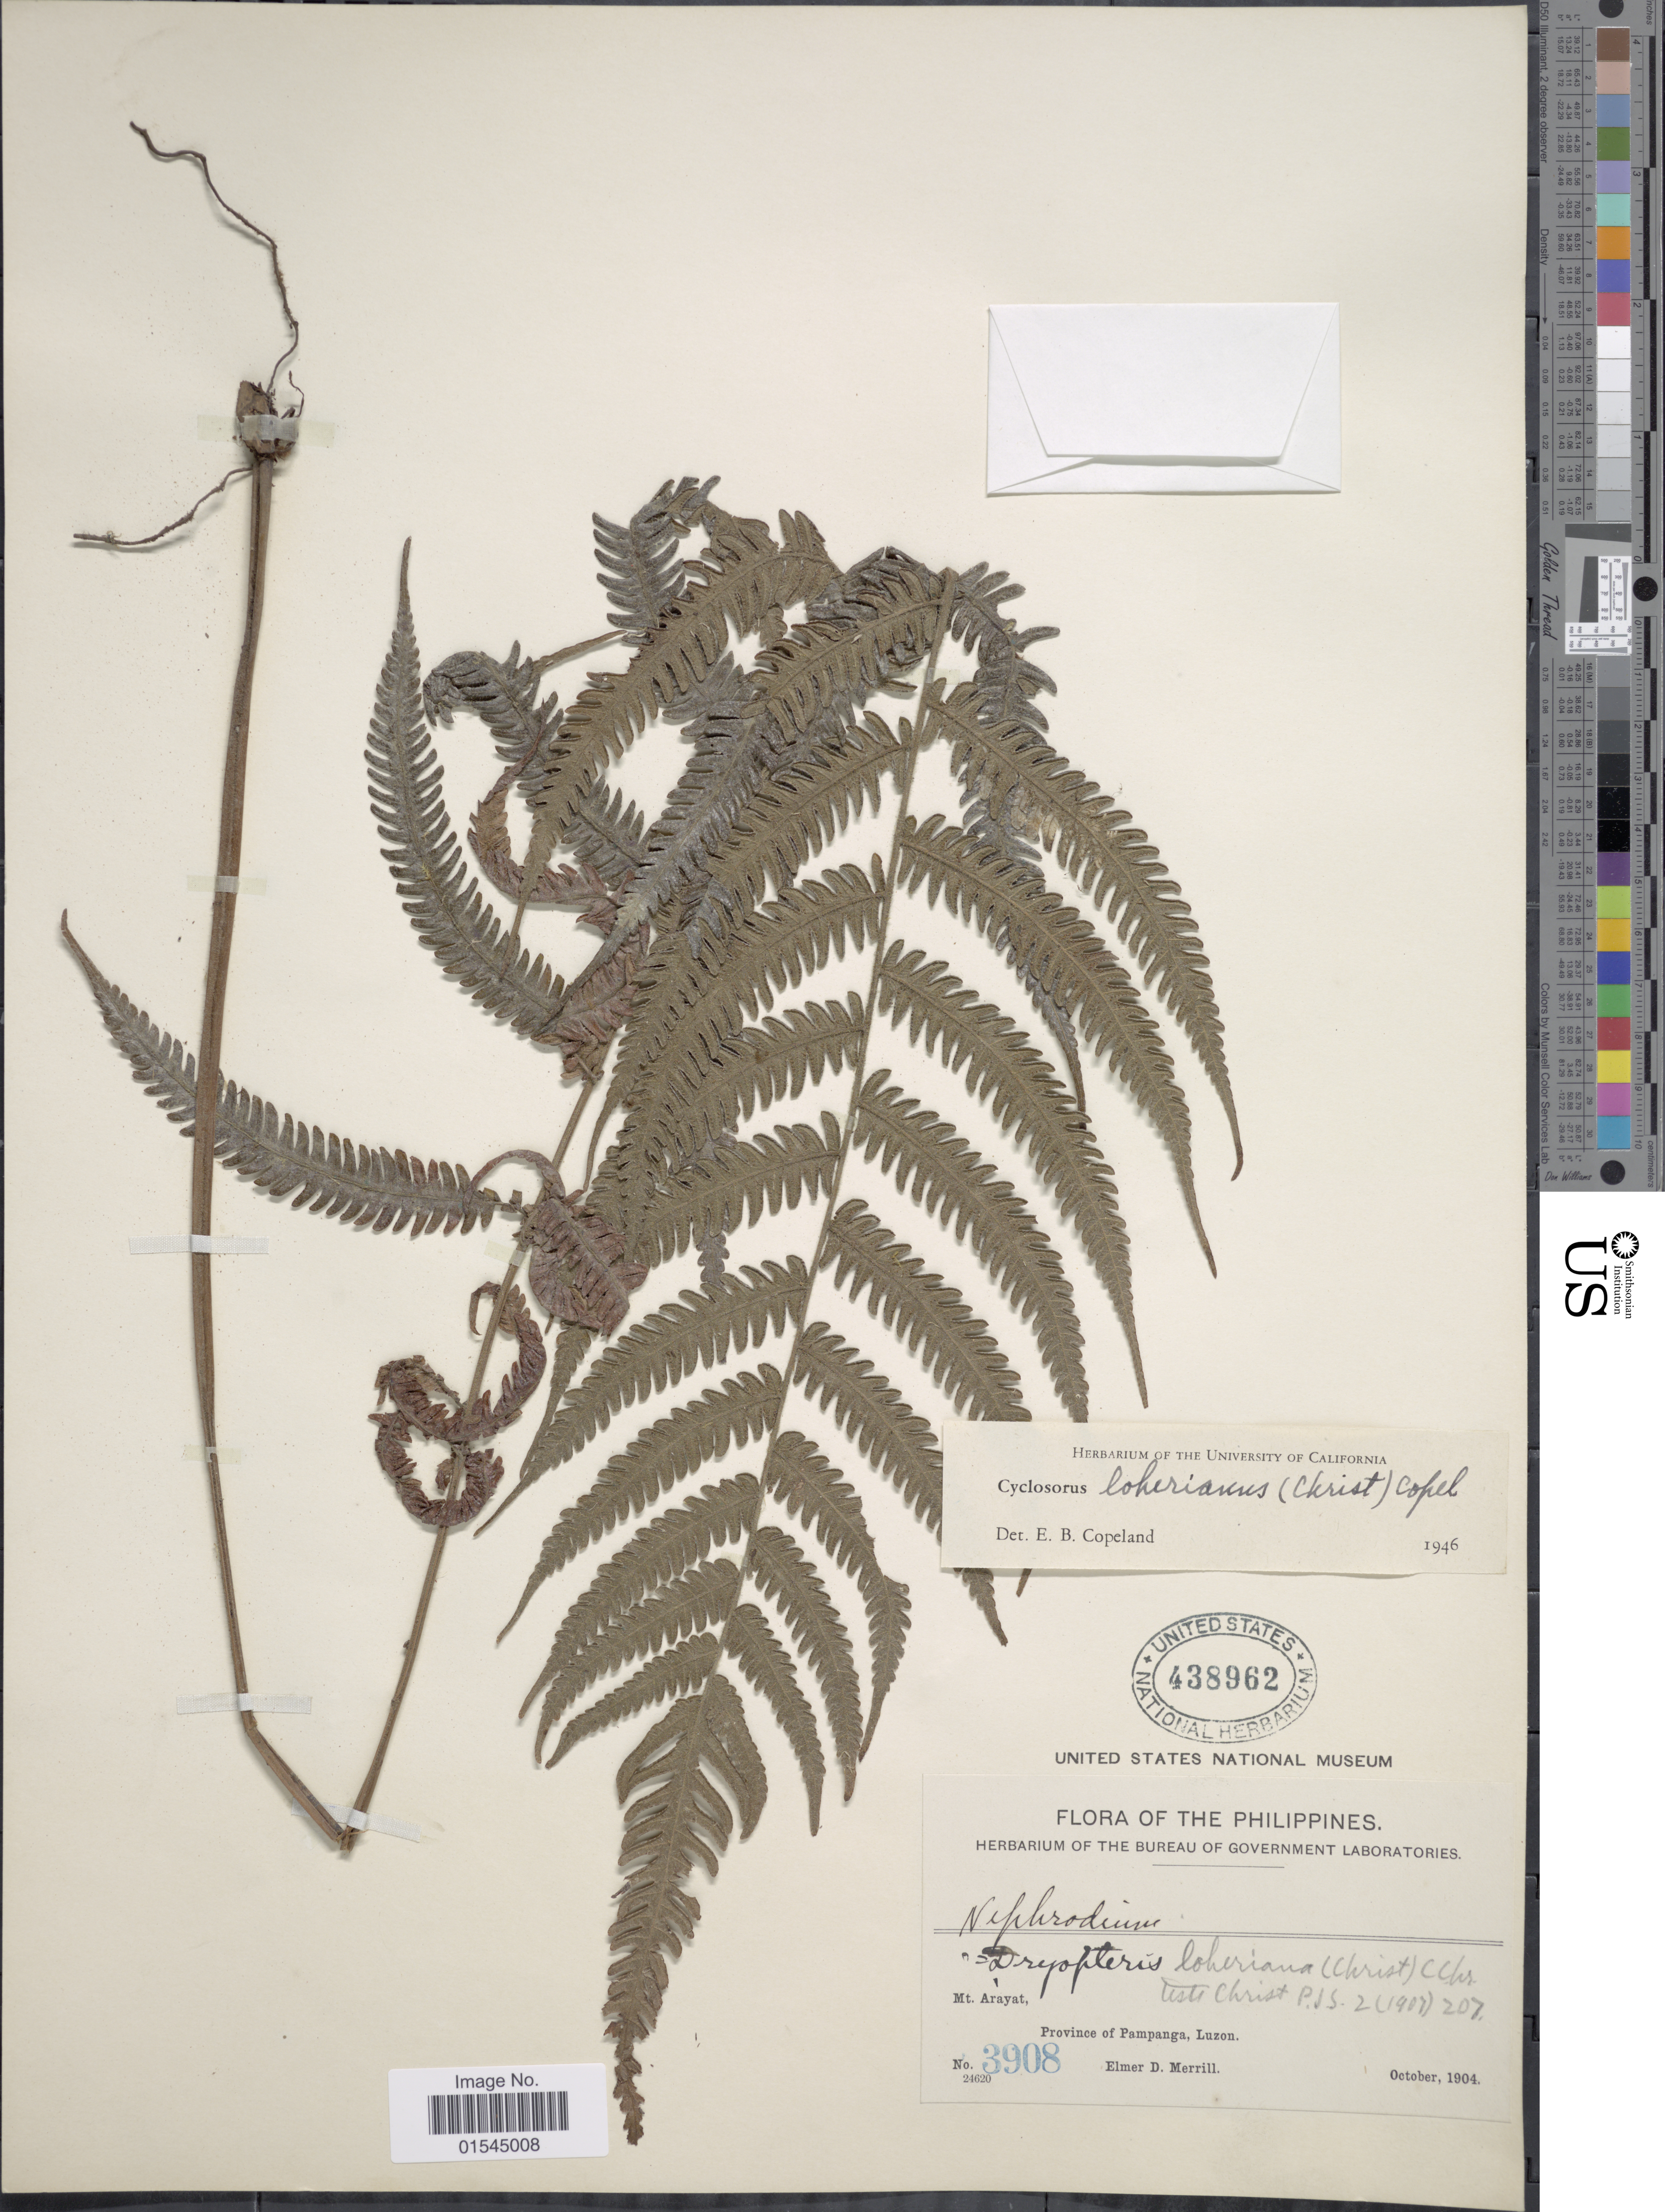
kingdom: Plantae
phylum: Tracheophyta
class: Polypodiopsida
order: Polypodiales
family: Thelypteridaceae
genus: Sphaerostephanos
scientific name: Sphaerostephanos loherianus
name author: (Christ) Holttum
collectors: E. D. Merrill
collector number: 3908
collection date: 1904-10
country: Philippines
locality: Mt. Arayat. Province of Pampanga, Luzon.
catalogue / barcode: US 438962